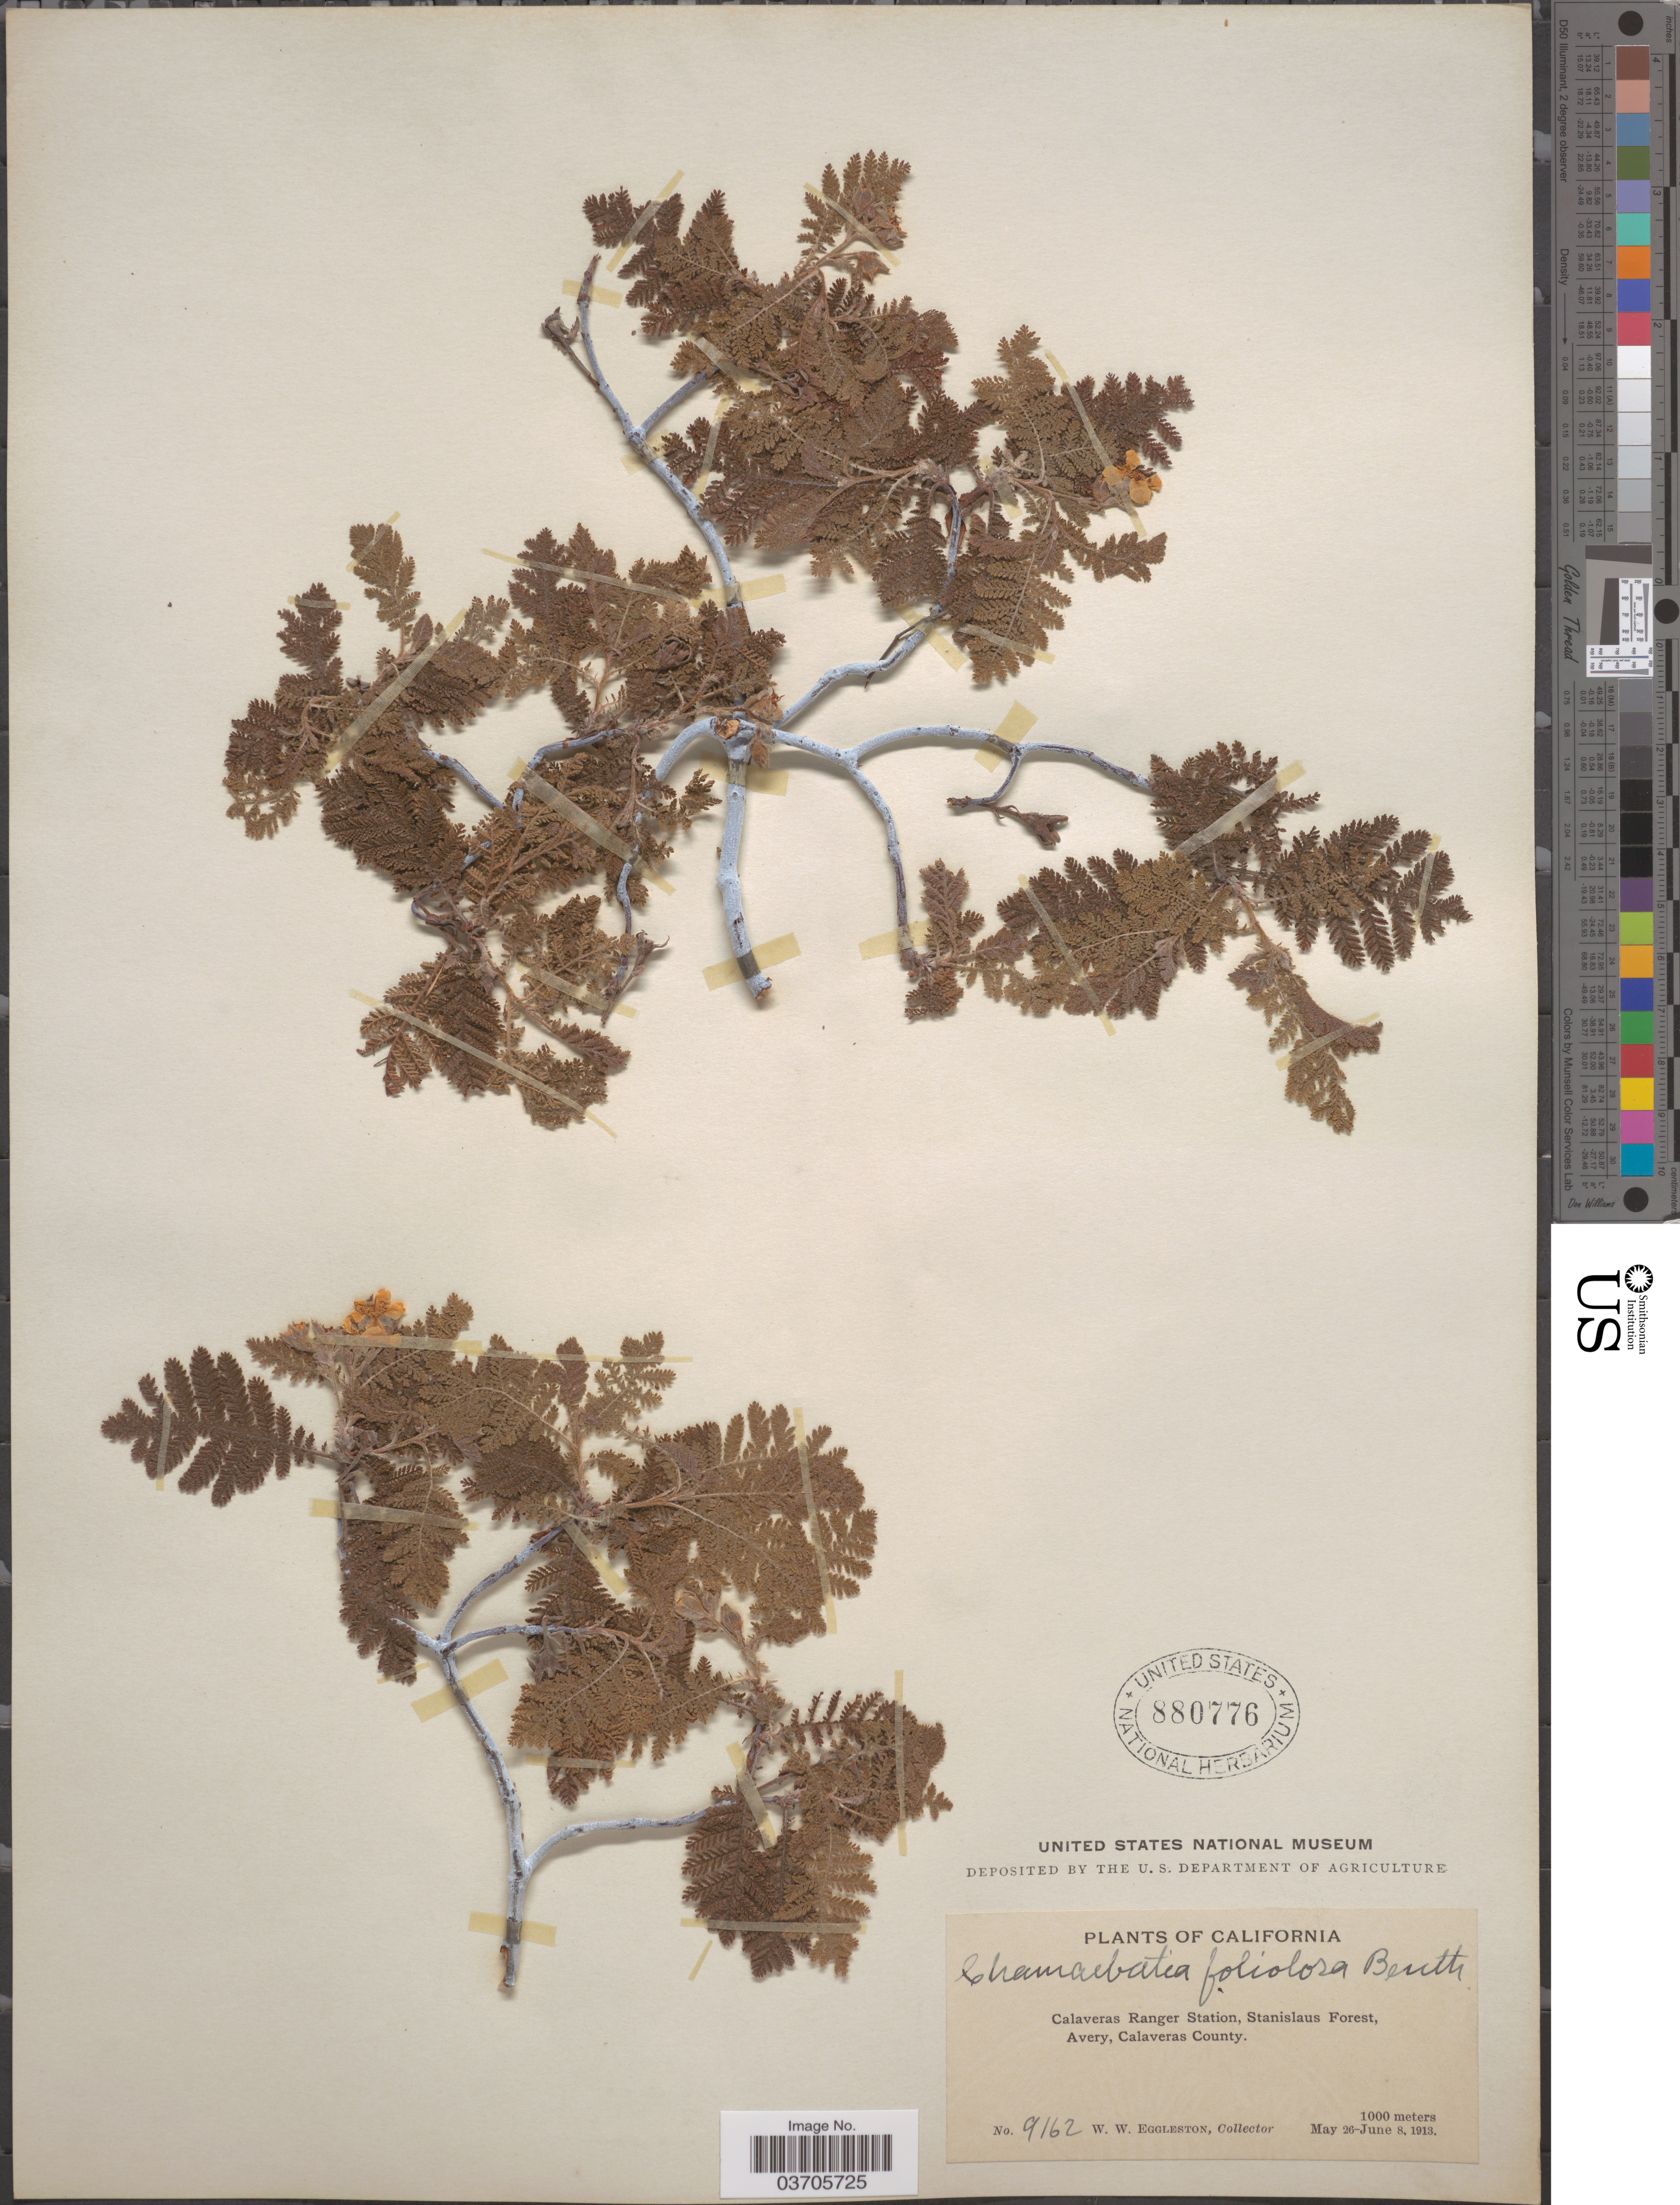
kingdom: Plantae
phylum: Tracheophyta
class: Magnoliopsida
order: Rosales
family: Rosaceae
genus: Chamaebatia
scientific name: Chamaebatia foliolosa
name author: Benth.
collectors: W. W. Eggleston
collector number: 9162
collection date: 1913-05-26/1913-06-08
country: United States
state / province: California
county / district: Calaveras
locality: Calaveras Ranger Station, Stanislaus Forest, Avery, Calaveras County.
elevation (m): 1000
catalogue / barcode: US 880776